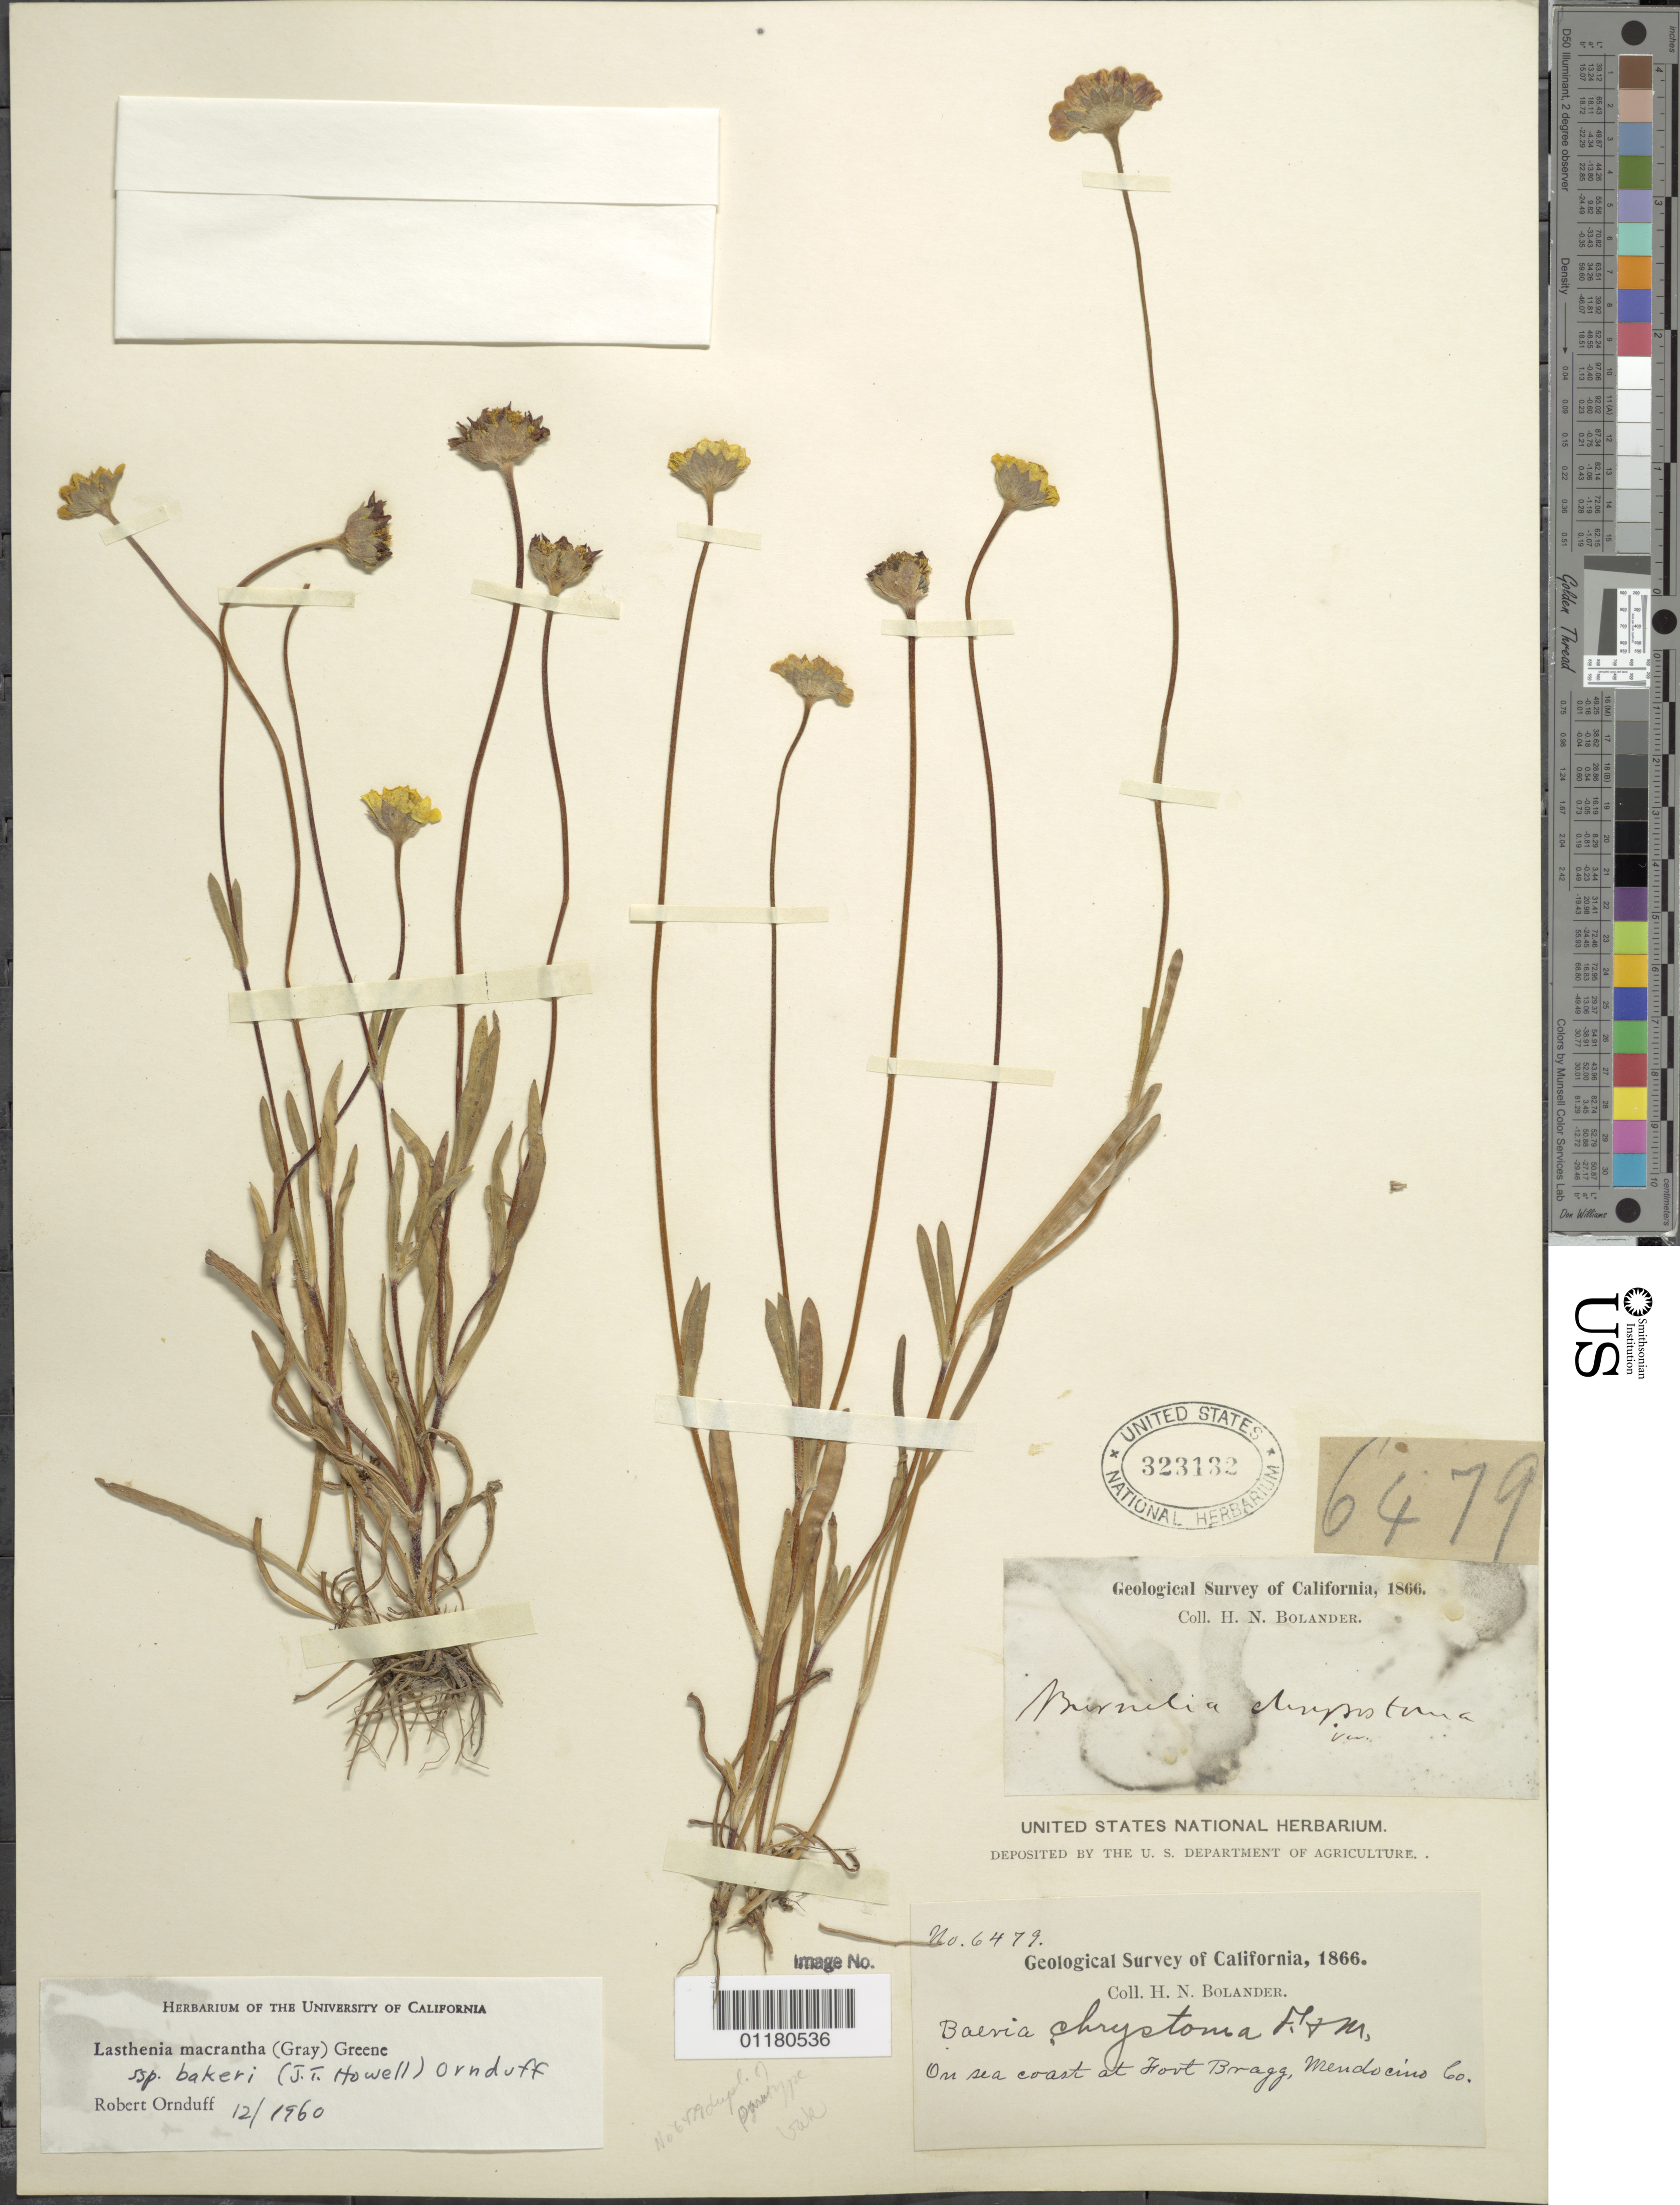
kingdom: Plantae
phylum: Tracheophyta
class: Magnoliopsida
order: Asterales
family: Asteraceae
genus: Lasthenia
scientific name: Lasthenia lasthemia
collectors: H. Bolander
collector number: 6479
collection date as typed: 1866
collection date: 1866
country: United States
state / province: California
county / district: Mendocino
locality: Fort Bragg, near beach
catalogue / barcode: US 323132